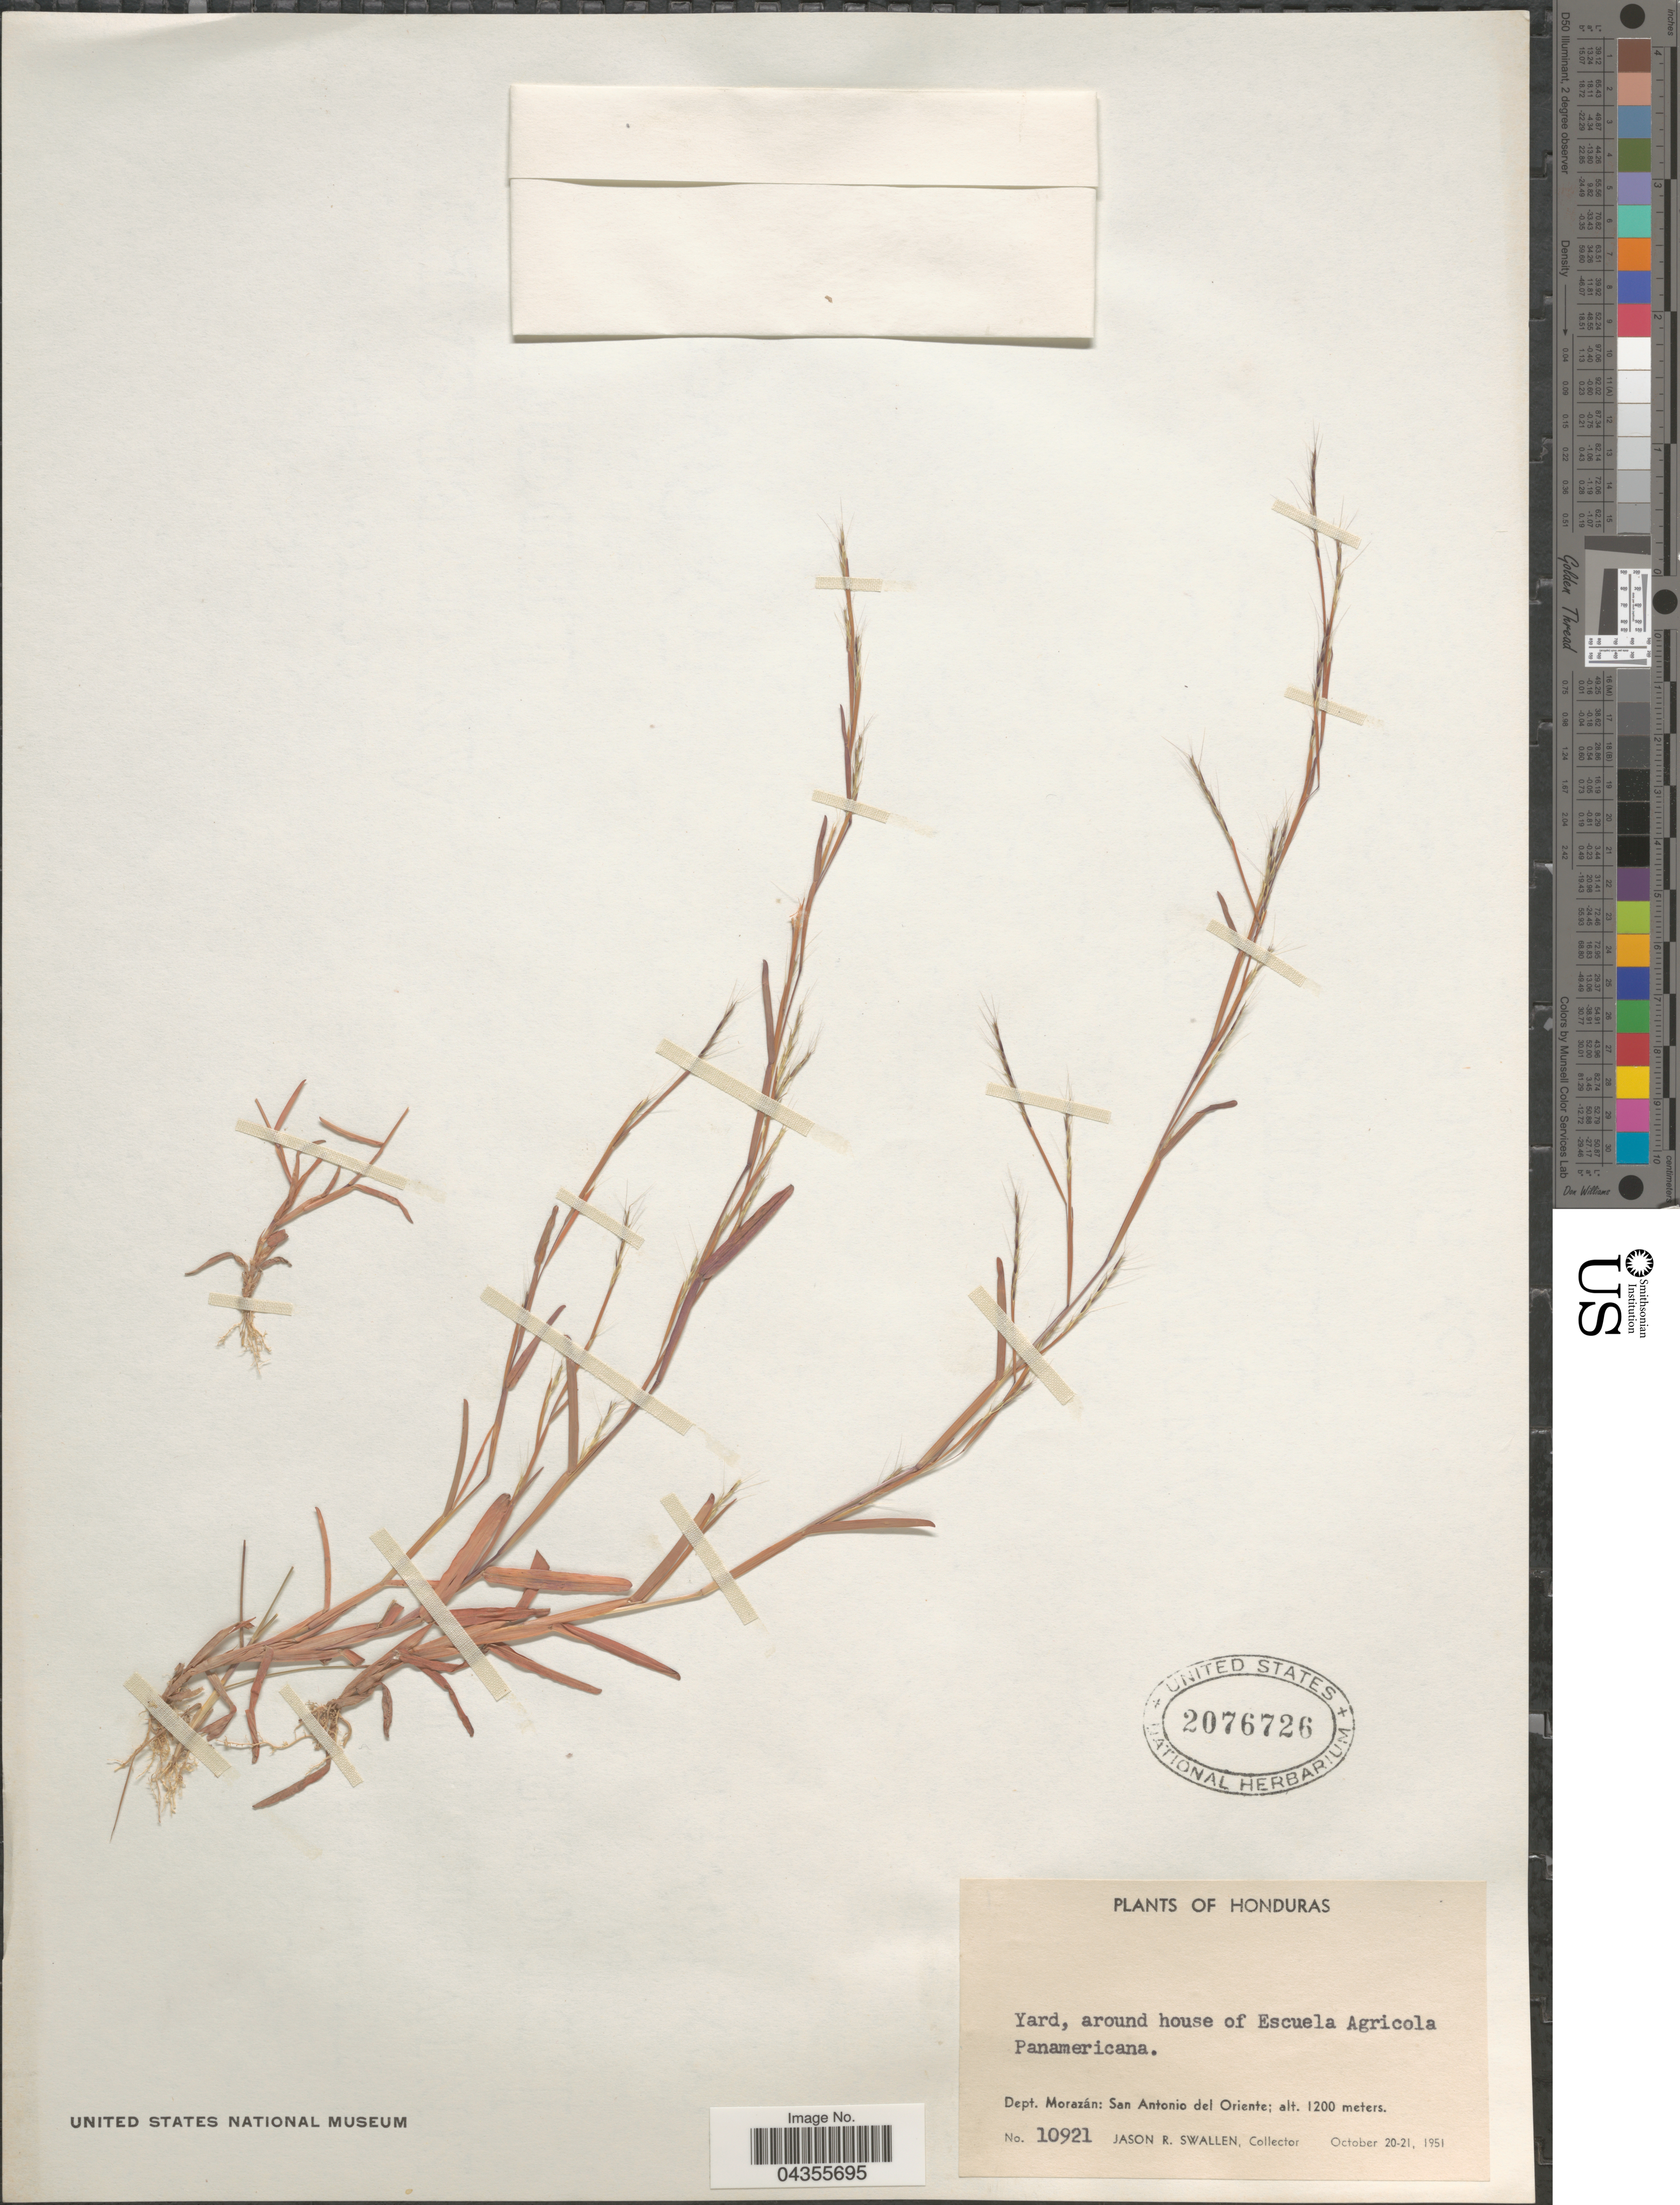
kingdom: Plantae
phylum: Tracheophyta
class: Liliopsida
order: Poales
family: Poaceae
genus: Schizachyrium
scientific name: Schizachyrium brevifolium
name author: (Sw.) Nees ex Büse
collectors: J. R. Swallen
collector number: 10921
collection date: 1951-10-20/1951-10-21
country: Honduras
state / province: Fco. Morazán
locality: Yard, around house of Escuela Agricola Panamericana. Dept. Morazán: San Antonio del Oriente.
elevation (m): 1200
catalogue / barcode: US 2076726